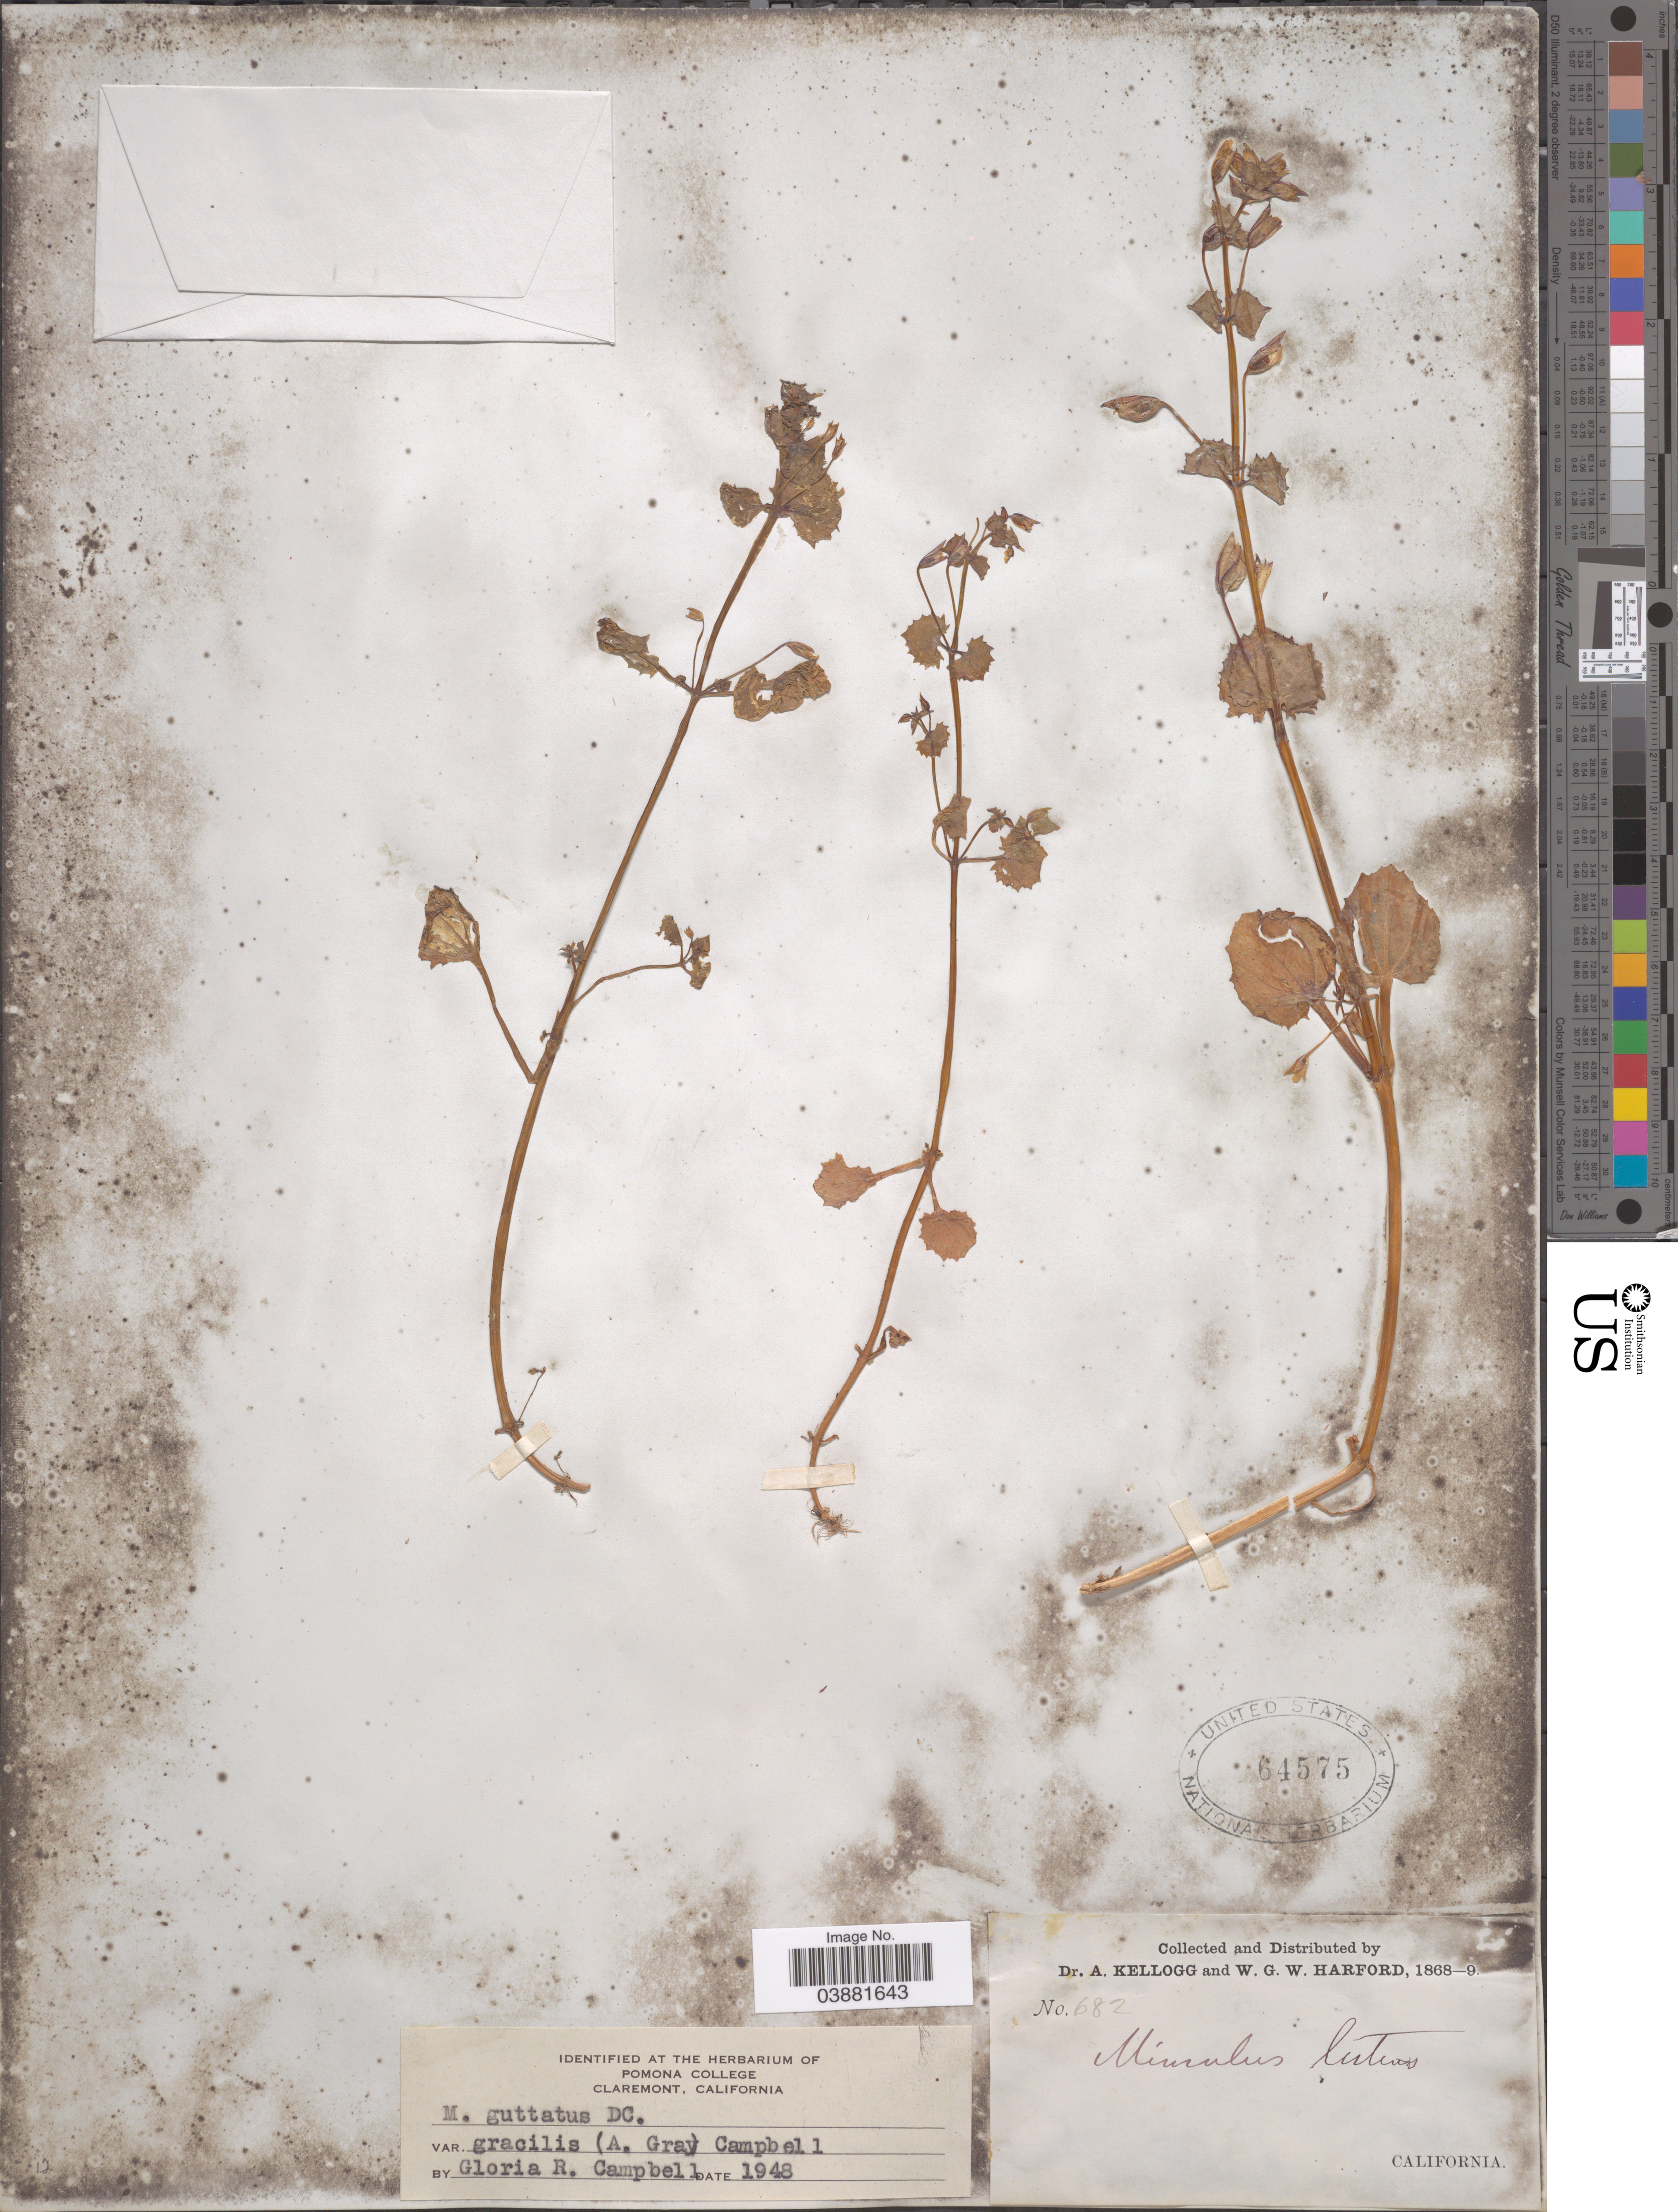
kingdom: Plantae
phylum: Tracheophyta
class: Magnoliopsida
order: Lamiales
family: Phrymaceae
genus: Mimulus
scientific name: Mimulus guttatus var. gracilis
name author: (A. Gray) G.R. Campb.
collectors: A. Kellogg & W. G. W. Harford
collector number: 682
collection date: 1868/1869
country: United States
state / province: California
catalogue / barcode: US 64575